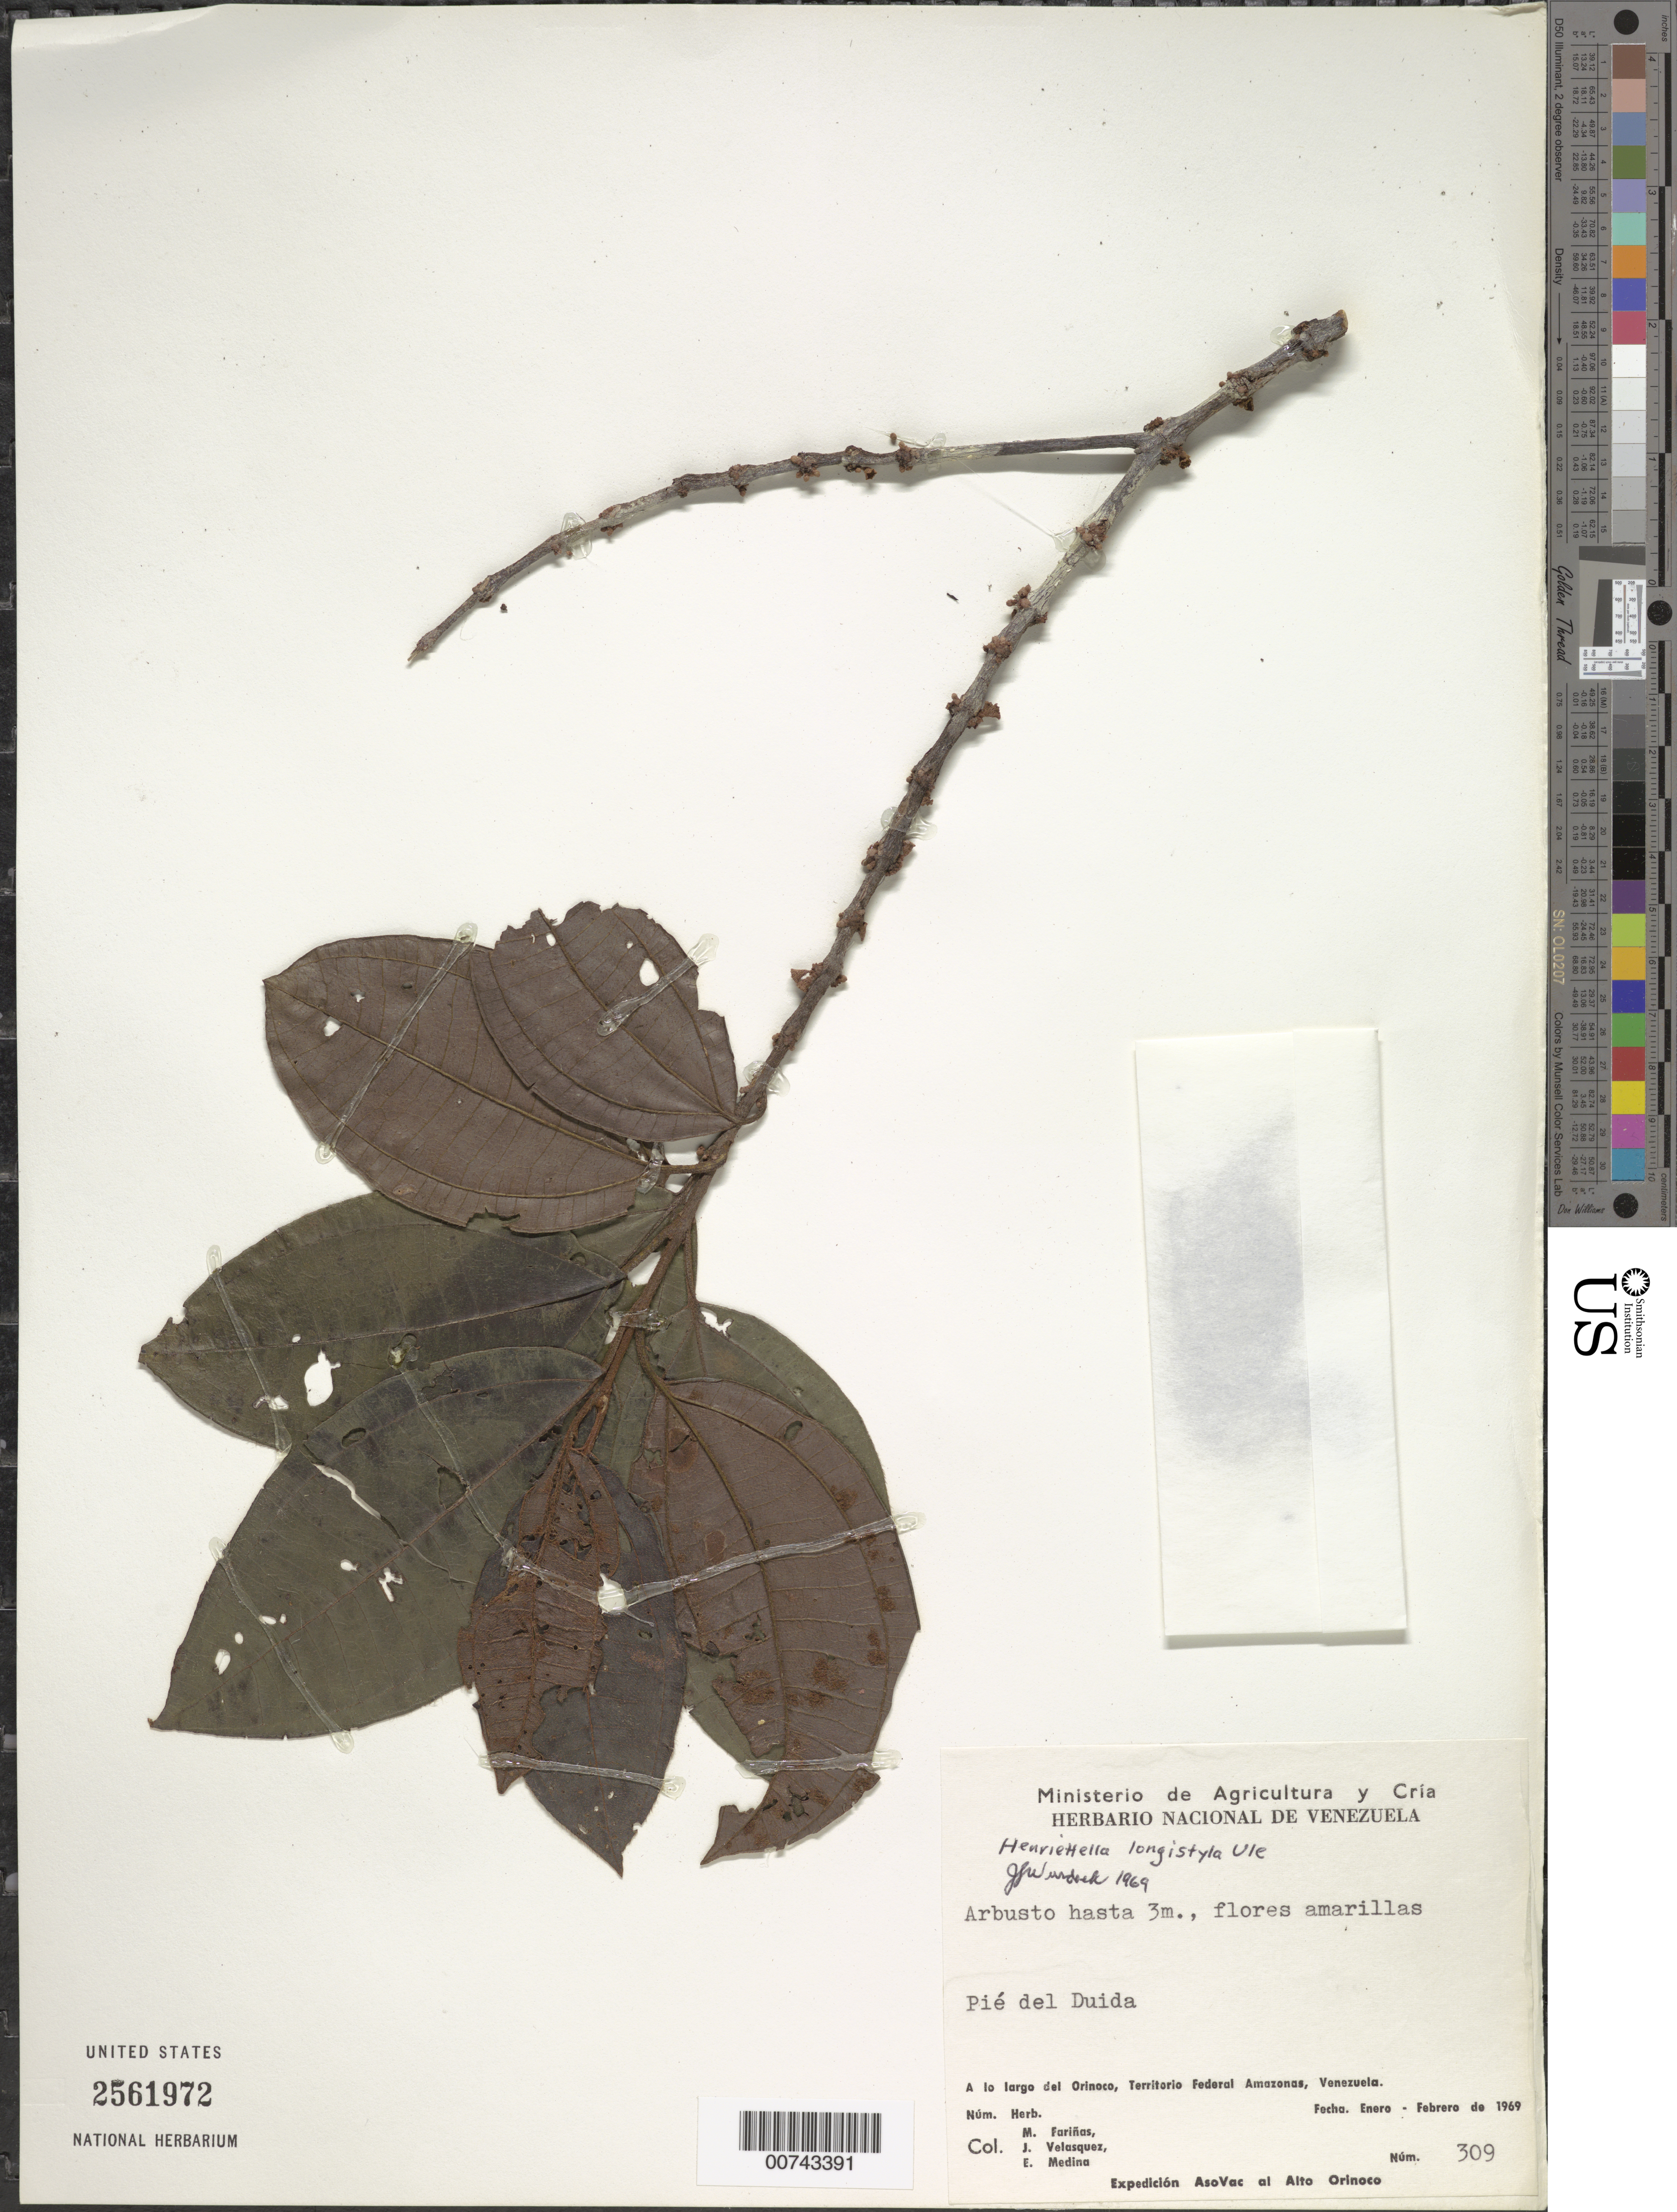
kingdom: Plantae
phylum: Tracheophyta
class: Magnoliopsida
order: Myrtales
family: Melastomataceae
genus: Henriettea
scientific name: Henriettea ovata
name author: (Cogn.) Penneys et al.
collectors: M. Fariñas, J. Velasquez & E. Medina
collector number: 309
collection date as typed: Jan-69 to Feb-69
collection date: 1969-01/1969-02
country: Venezuela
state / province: Amazonas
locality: Cerro Duida, Río Orinoco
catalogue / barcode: US 2561972